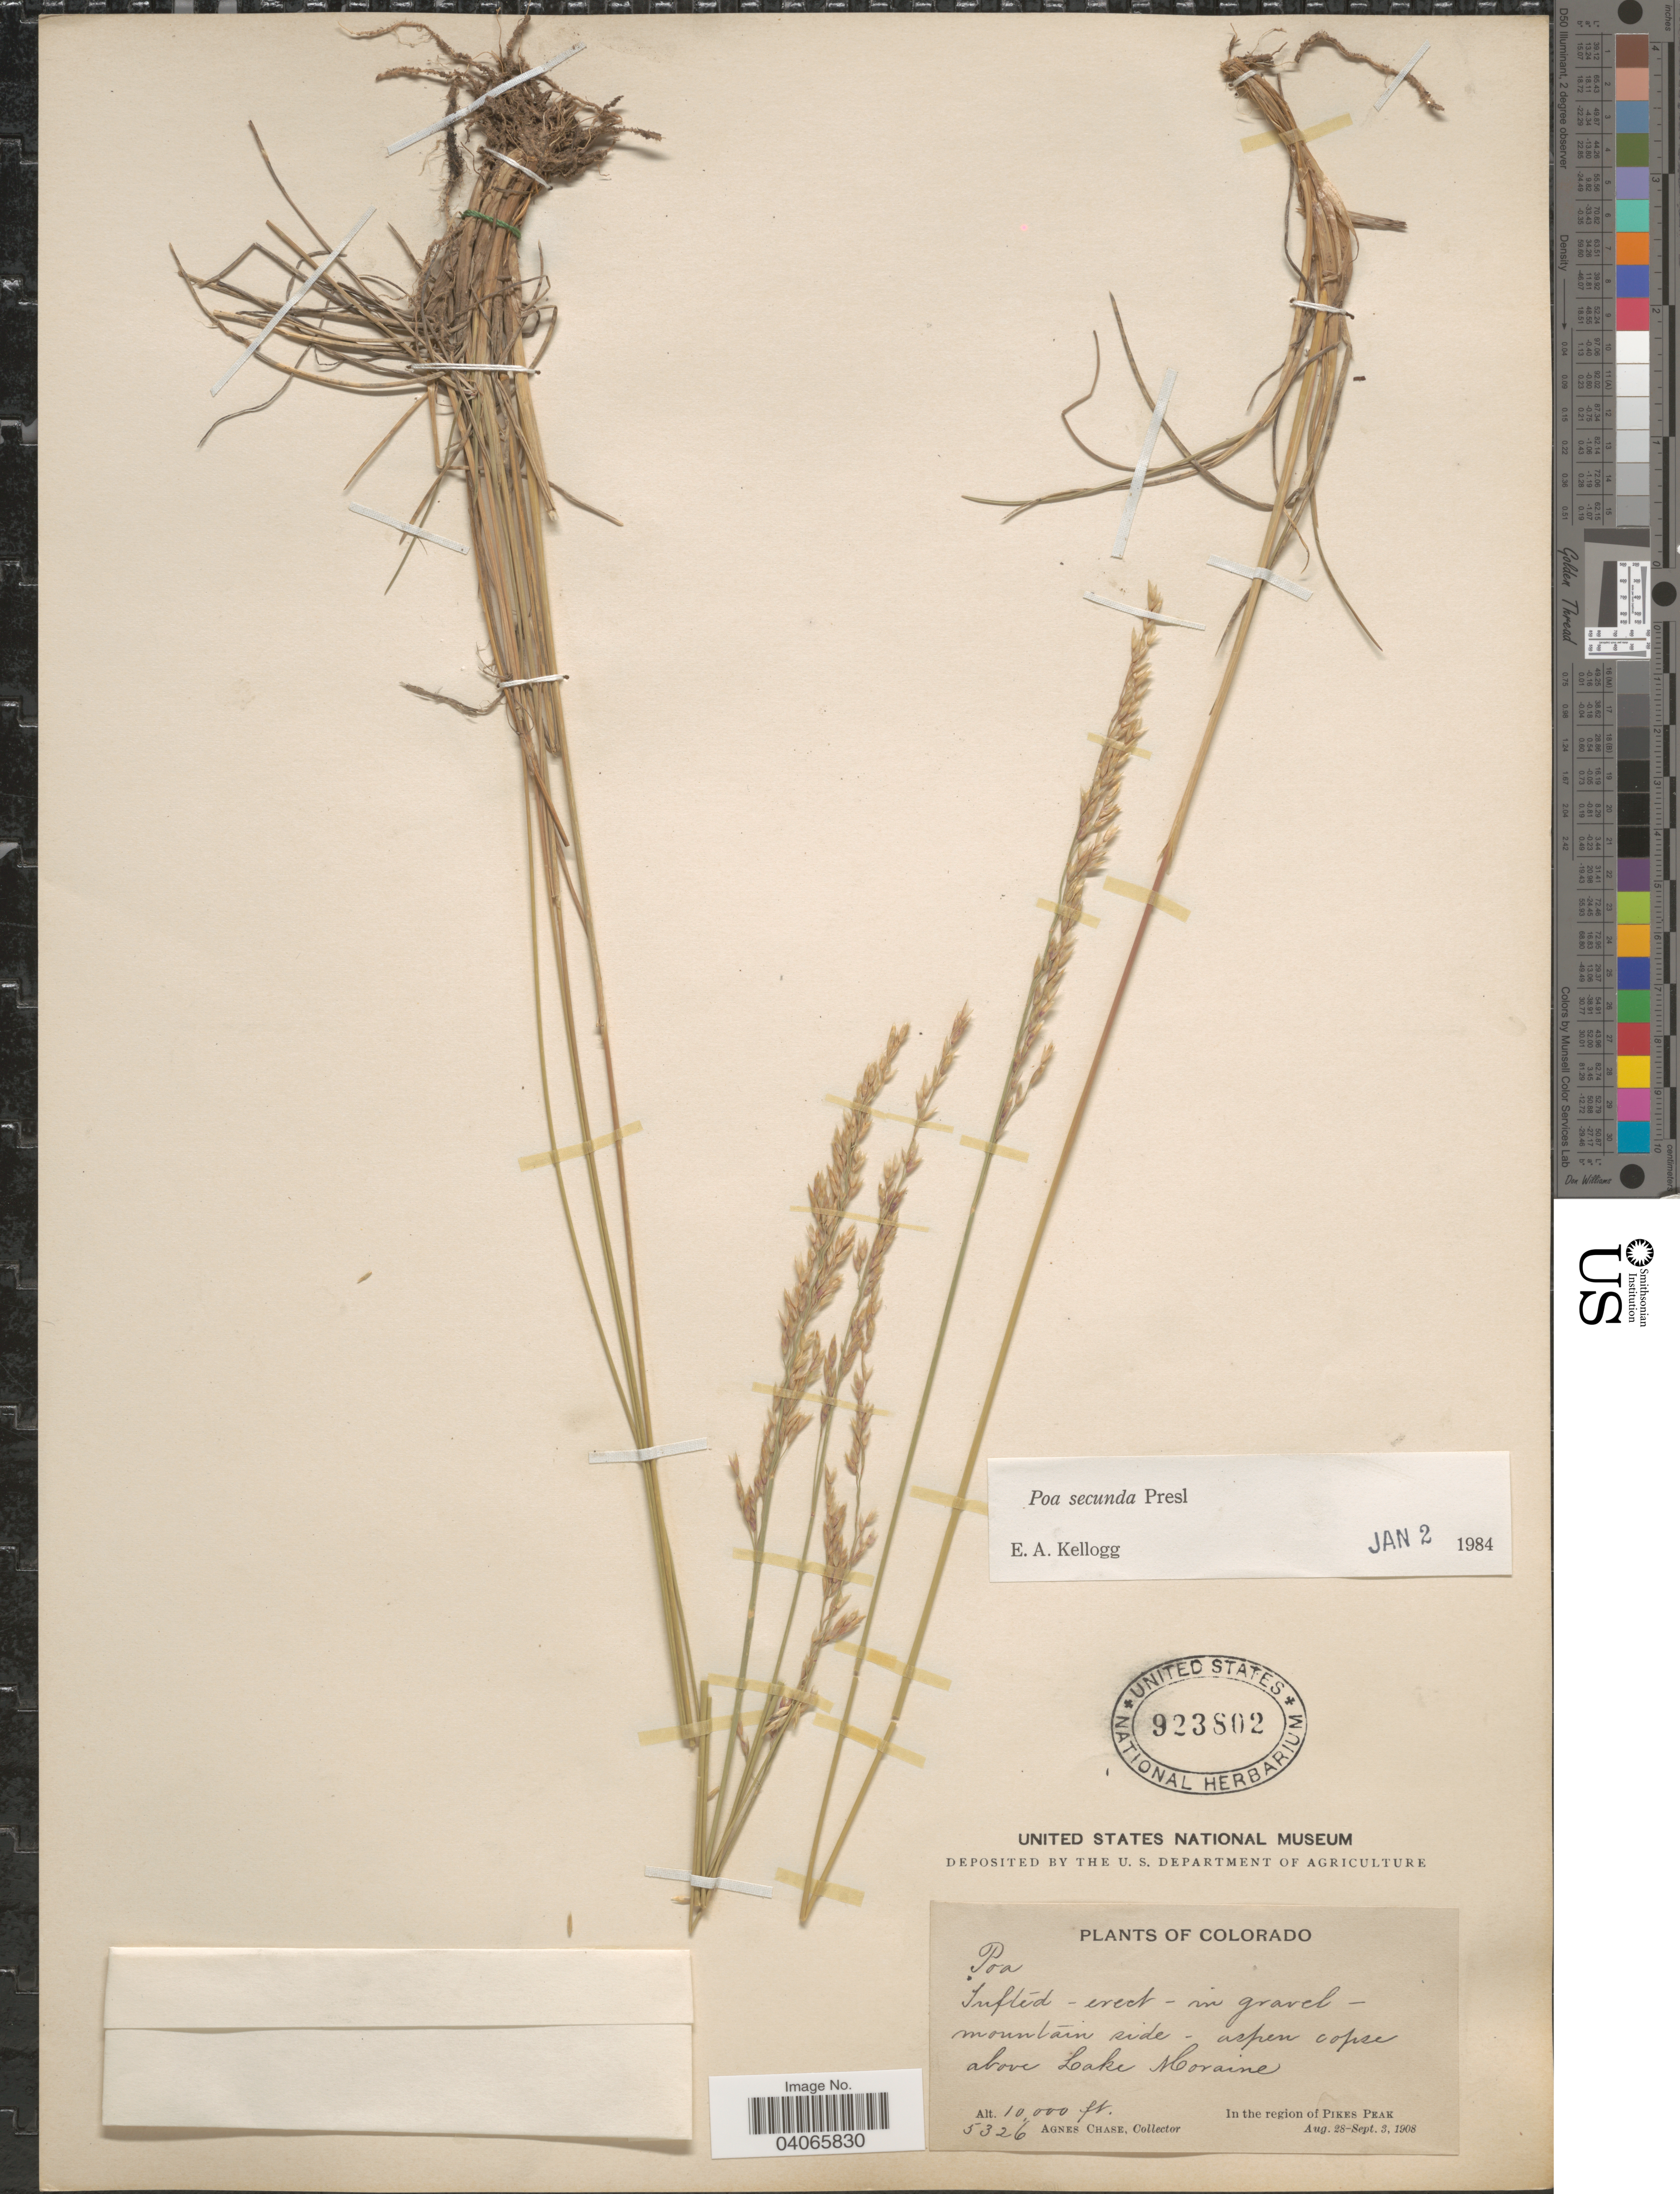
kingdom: Plantae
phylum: Tracheophyta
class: Liliopsida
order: Poales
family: Poaceae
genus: Poa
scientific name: Poa secunda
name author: J. Presl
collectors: A. Chase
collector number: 5326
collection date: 1908-08-28/1908-09-03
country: United States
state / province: Colorado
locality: Infled-erect-in gravel-mountain side-aspen copse above Lake Moraine. In the region of Pikes Peak.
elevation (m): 3048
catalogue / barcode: US 923802